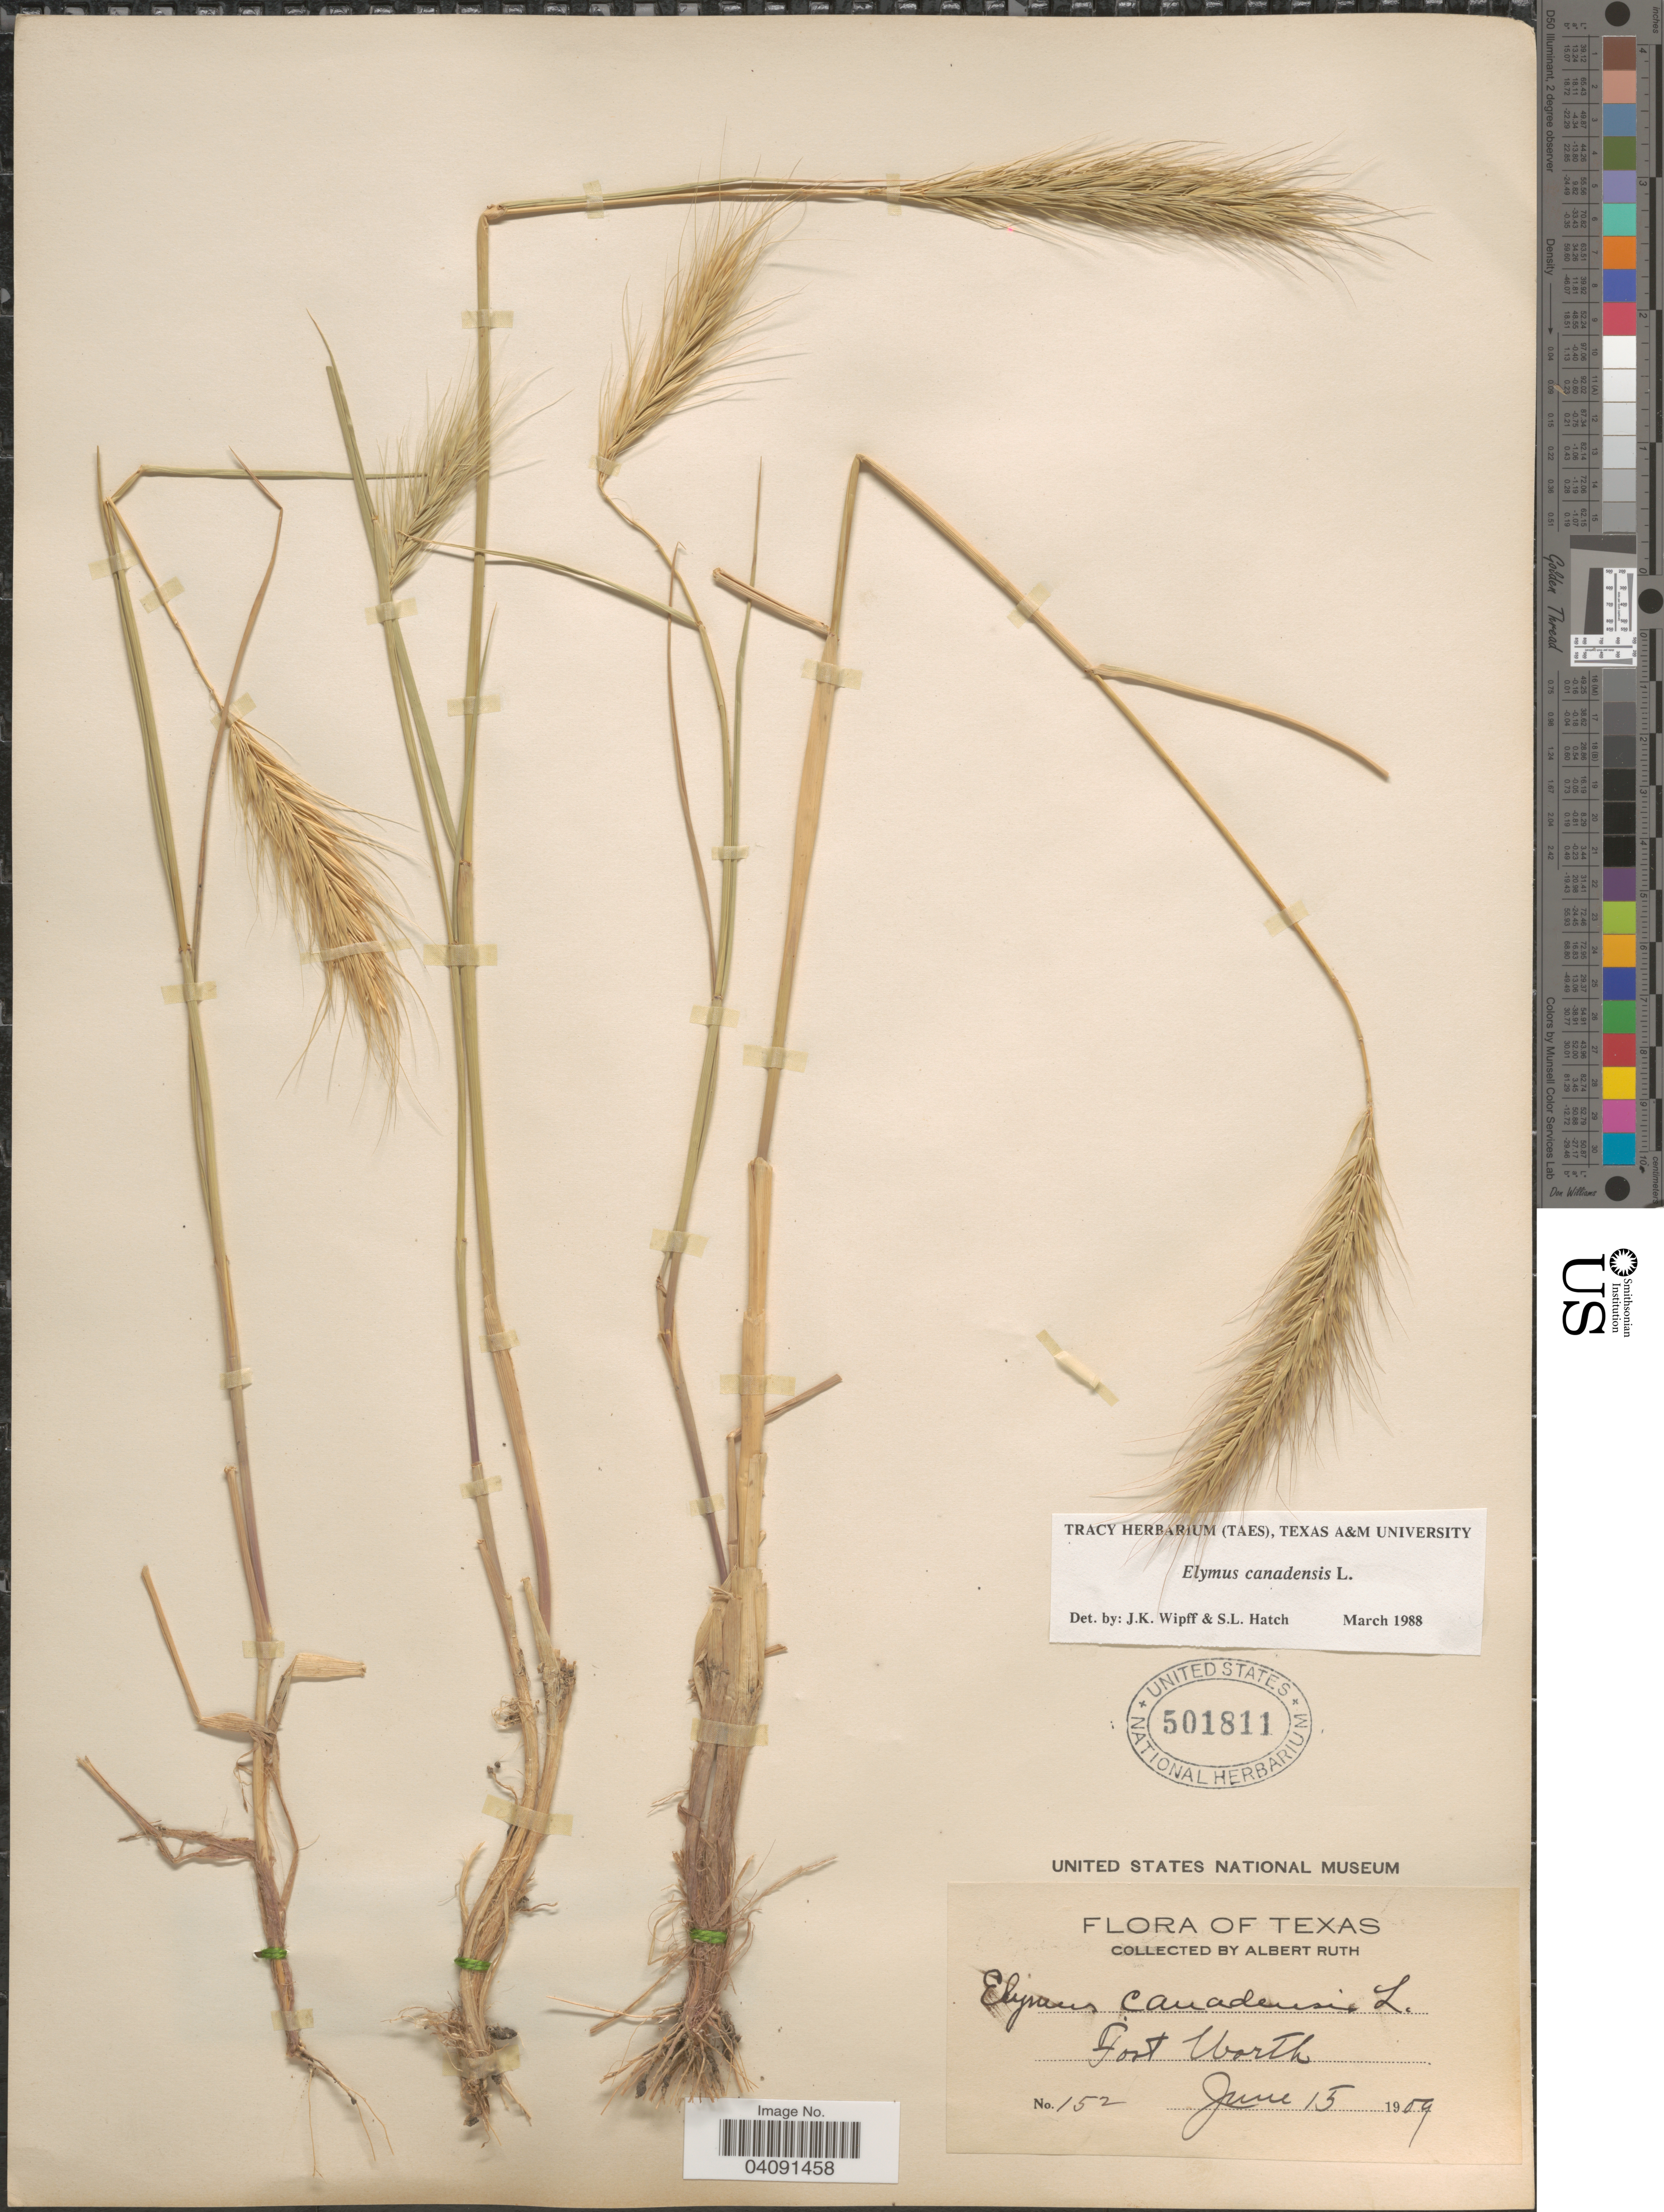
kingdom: Plantae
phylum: Tracheophyta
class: Liliopsida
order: Poales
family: Poaceae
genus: Elymus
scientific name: Elymus canadensis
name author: L.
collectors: A. Ruth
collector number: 152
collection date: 1909-06-15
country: United States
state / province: Texas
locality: Fort Worth.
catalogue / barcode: US 501811